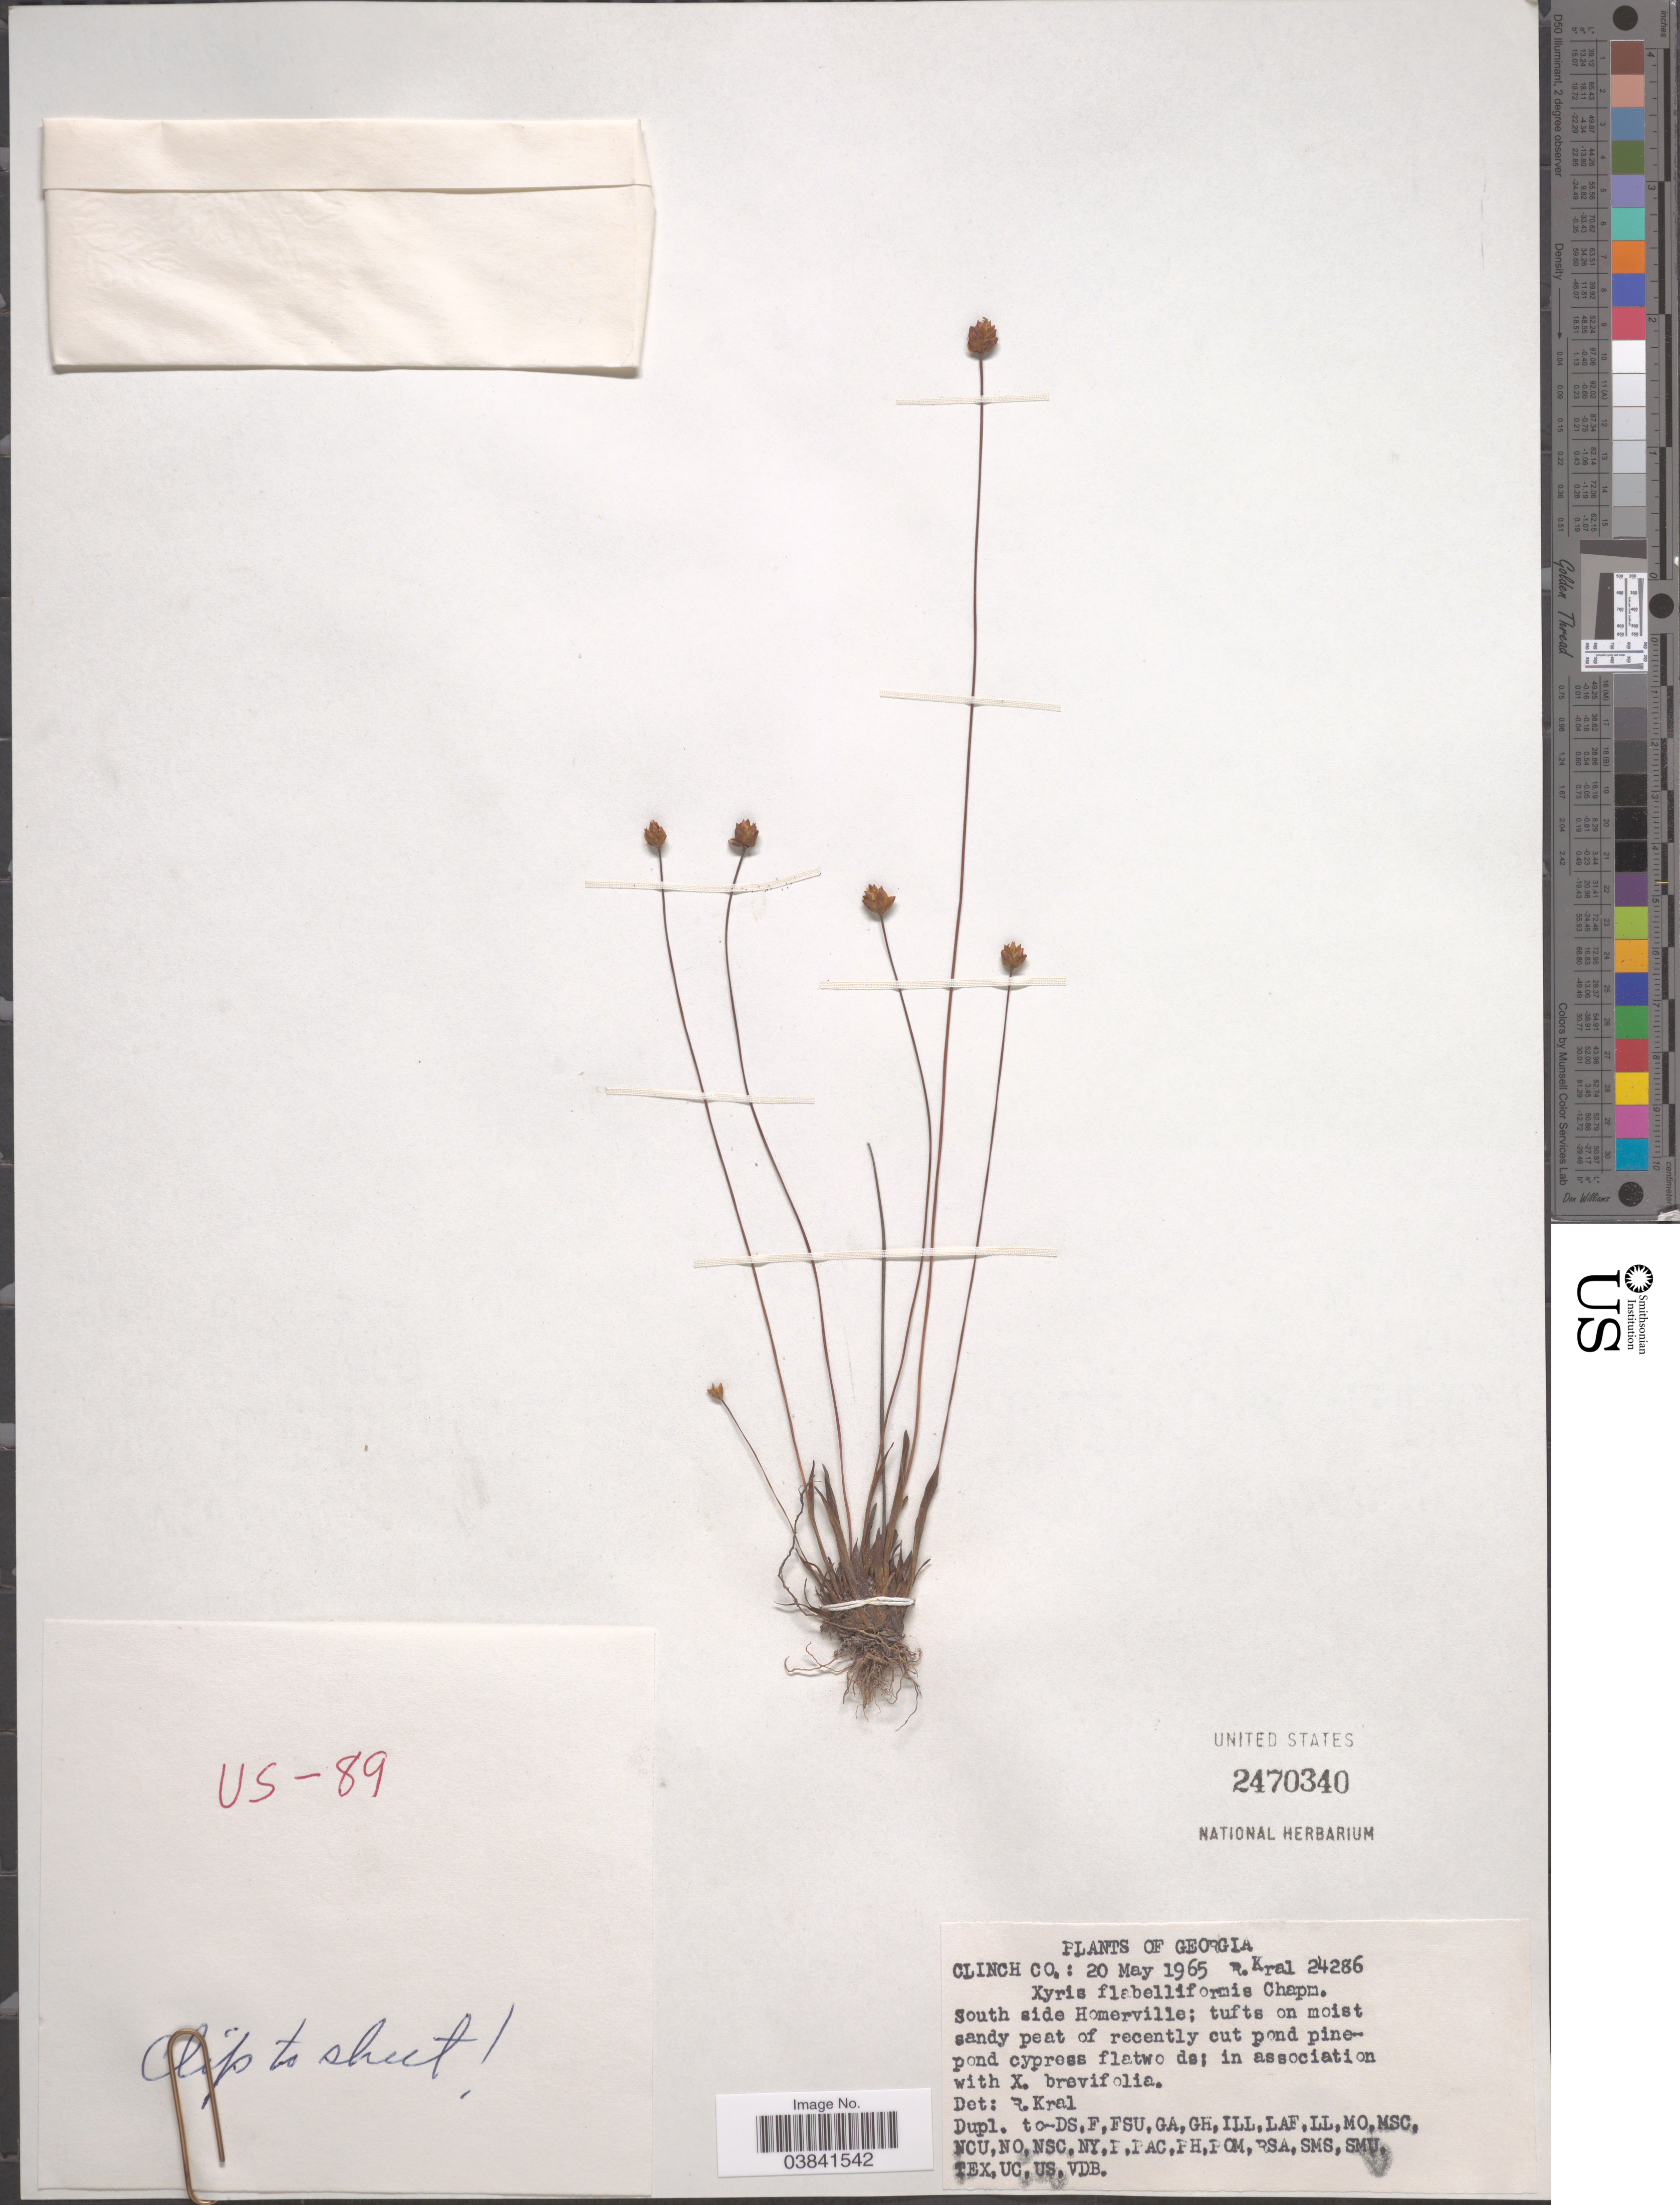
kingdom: Plantae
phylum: Tracheophyta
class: Liliopsida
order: Poales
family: Xyridaceae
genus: Xyris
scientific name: Xyris flabelliformis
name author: Chapm.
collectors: R. Kral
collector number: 24286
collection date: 1965-05-20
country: United States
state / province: Georgia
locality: Clinch Co.: South side of Homerville.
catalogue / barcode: US 2470340